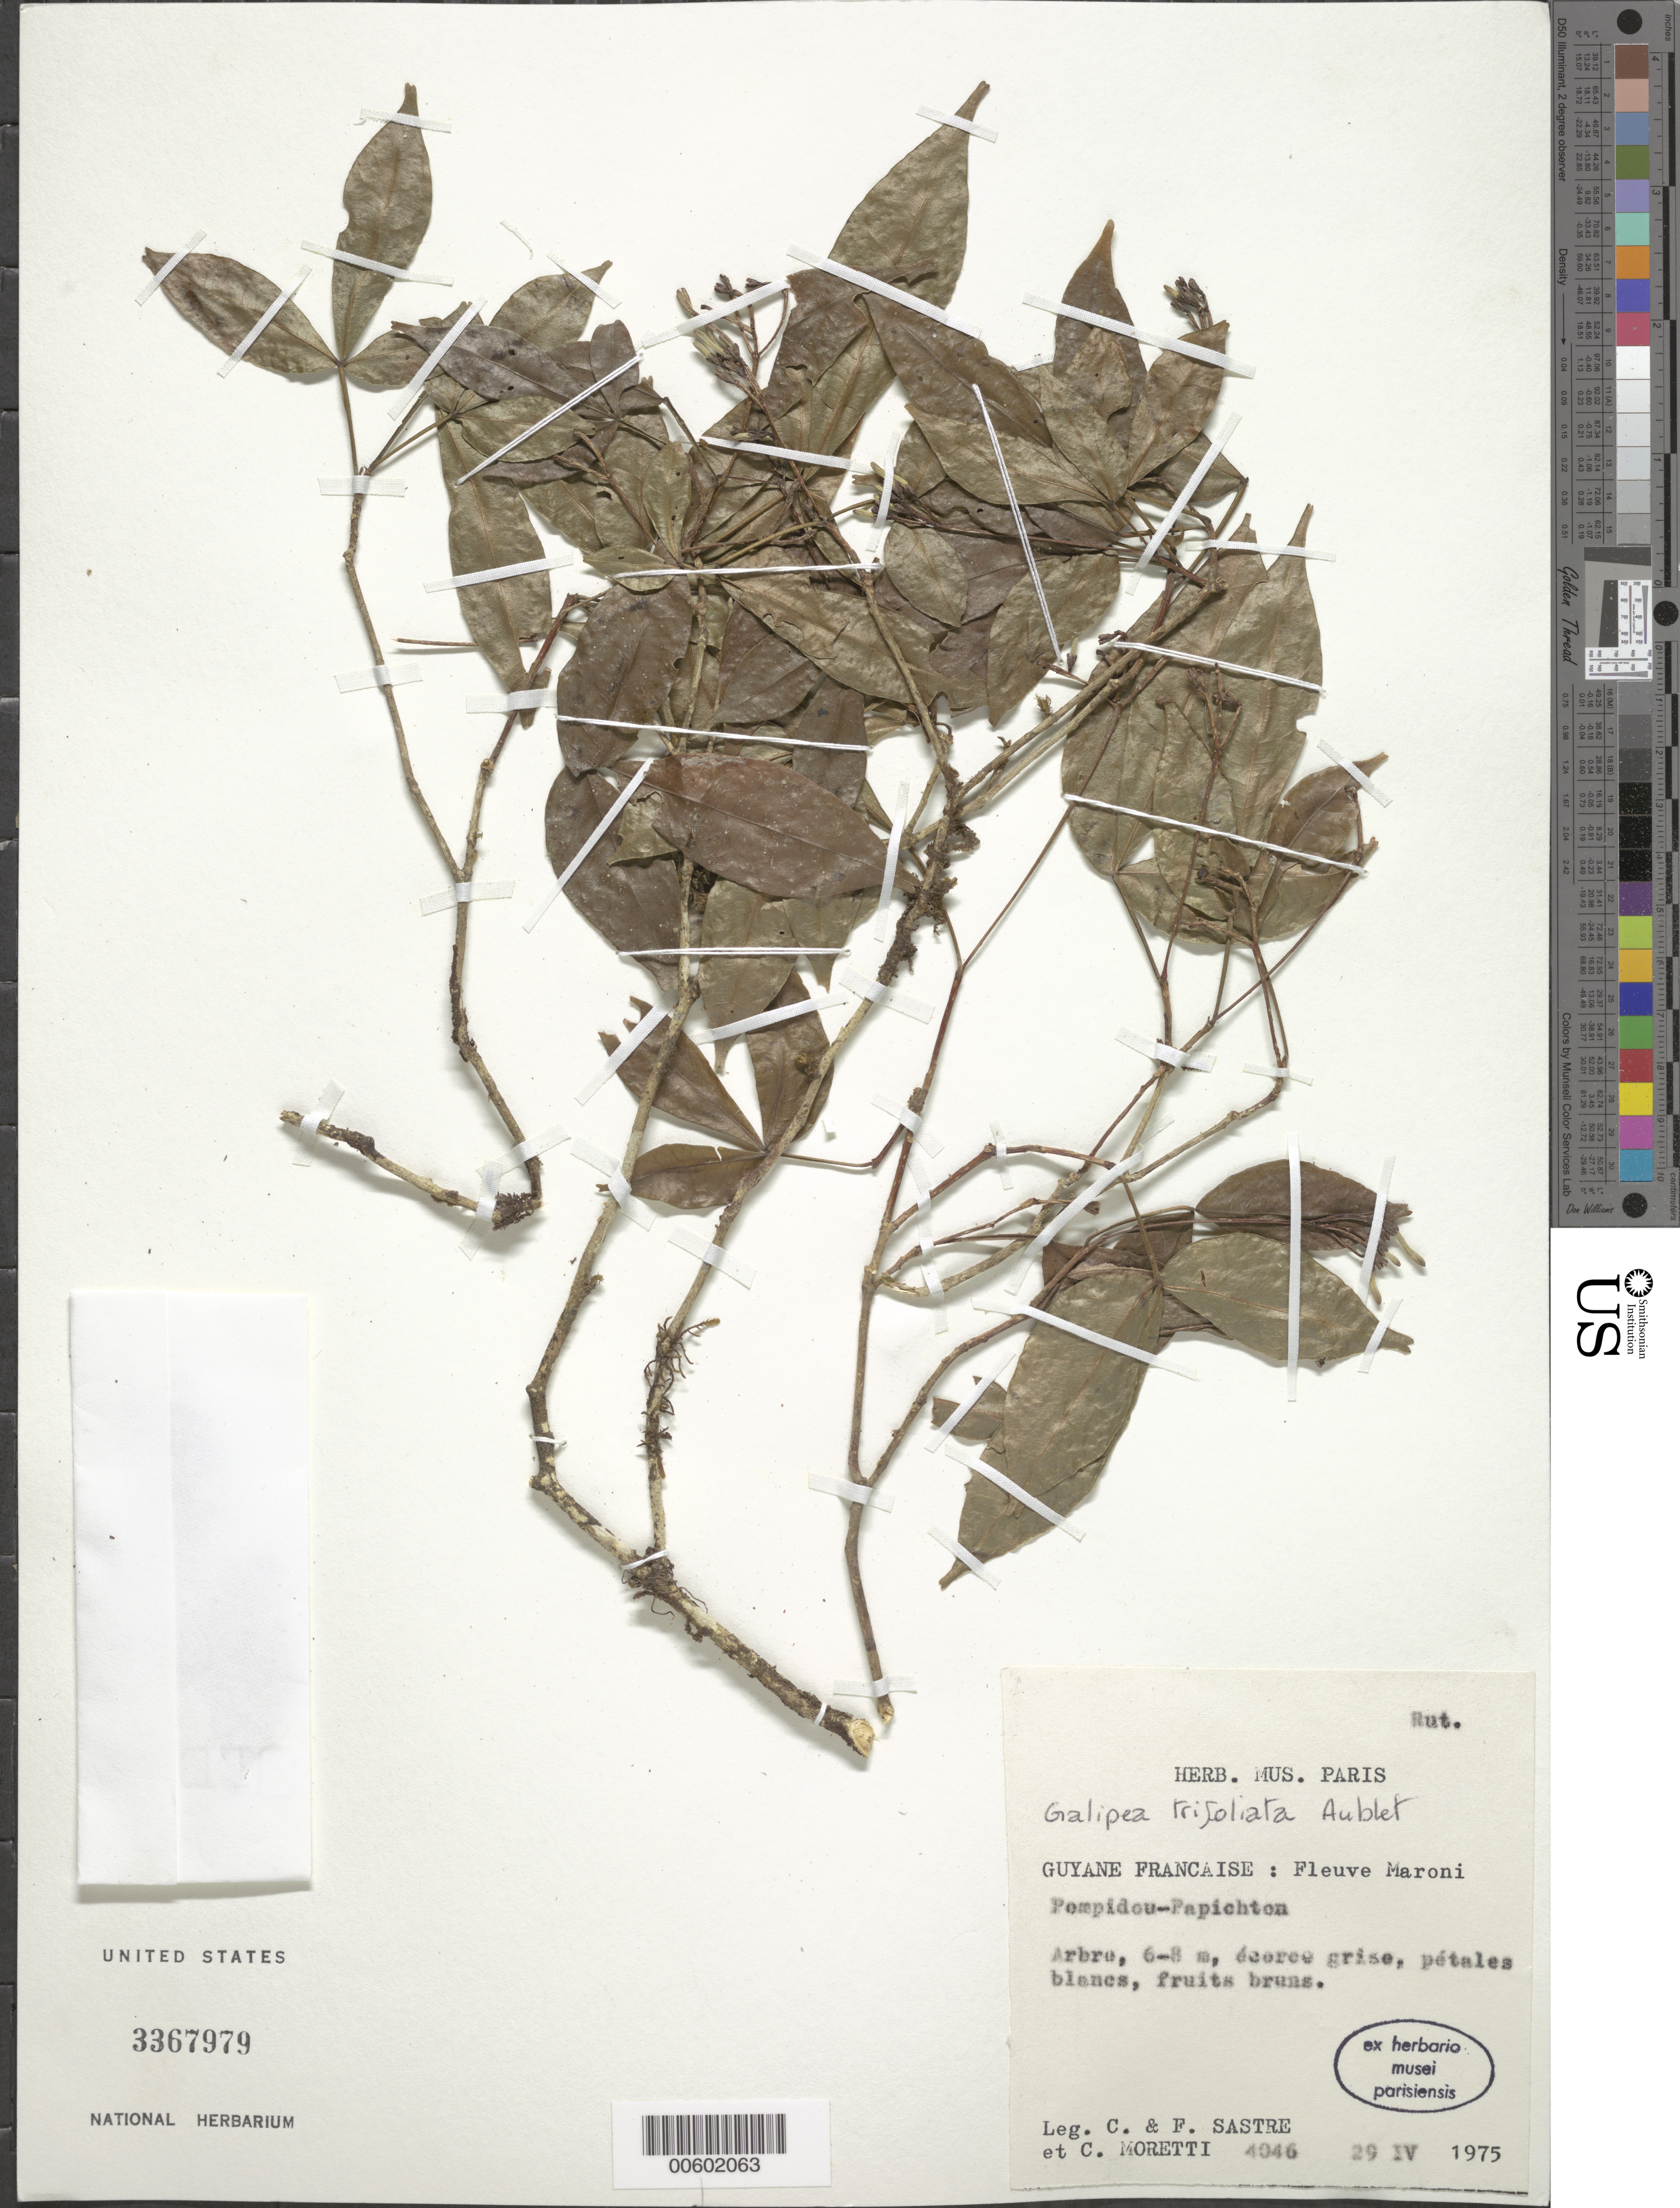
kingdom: Plantae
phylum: Tracheophyta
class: Magnoliopsida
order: Sapindales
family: Rutaceae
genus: Galipea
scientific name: Galipea trifoliata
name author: Aubl.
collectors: C. H. L. Sastre, F. Sastre & C. Moretti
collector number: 4046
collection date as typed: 29-Apr-75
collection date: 1975-04-29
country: French Guiana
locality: Maroni R., Pompidou-Papaichton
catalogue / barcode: US 3367979